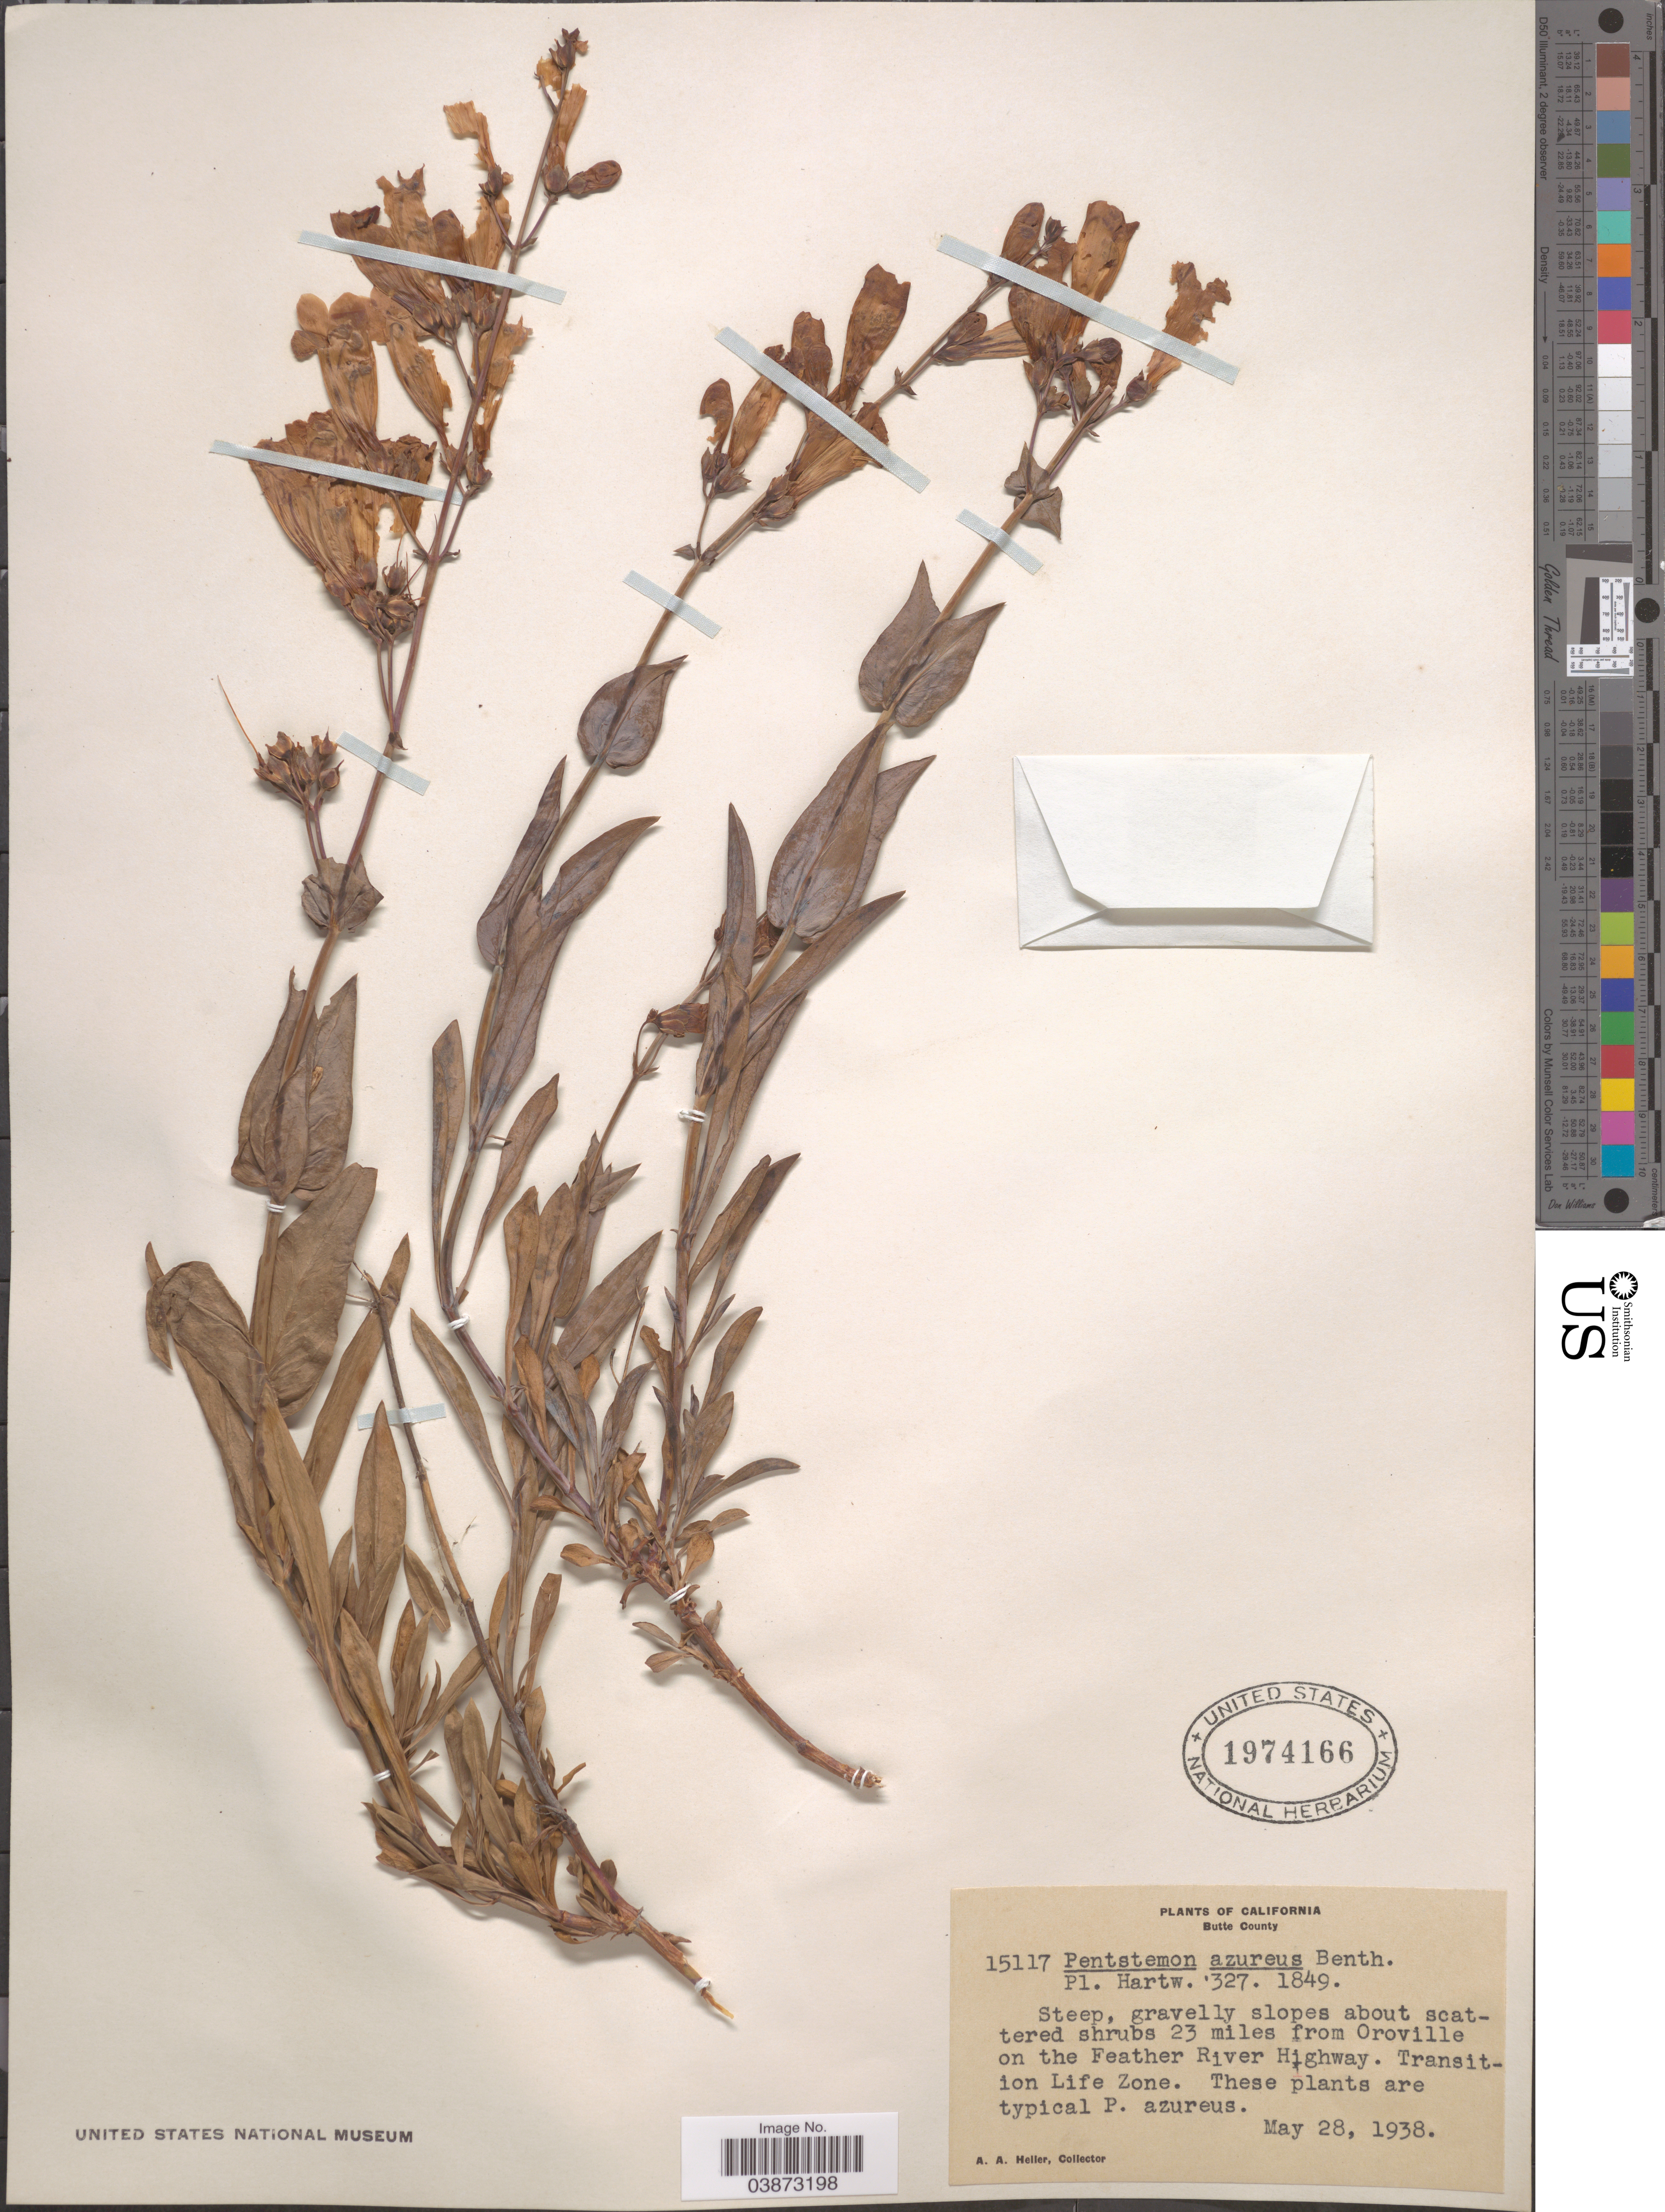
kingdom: Plantae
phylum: Tracheophyta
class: Magnoliopsida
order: Lamiales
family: Plantaginaceae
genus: Penstemon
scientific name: Penstemon azureus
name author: Benth.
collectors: A. A. Heller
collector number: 15117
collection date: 1938-05-28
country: United States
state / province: California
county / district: Butte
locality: Butte County. 23 miles from Oroville on the Feather River Highway. Transition Life Zone.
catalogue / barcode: US 1974166